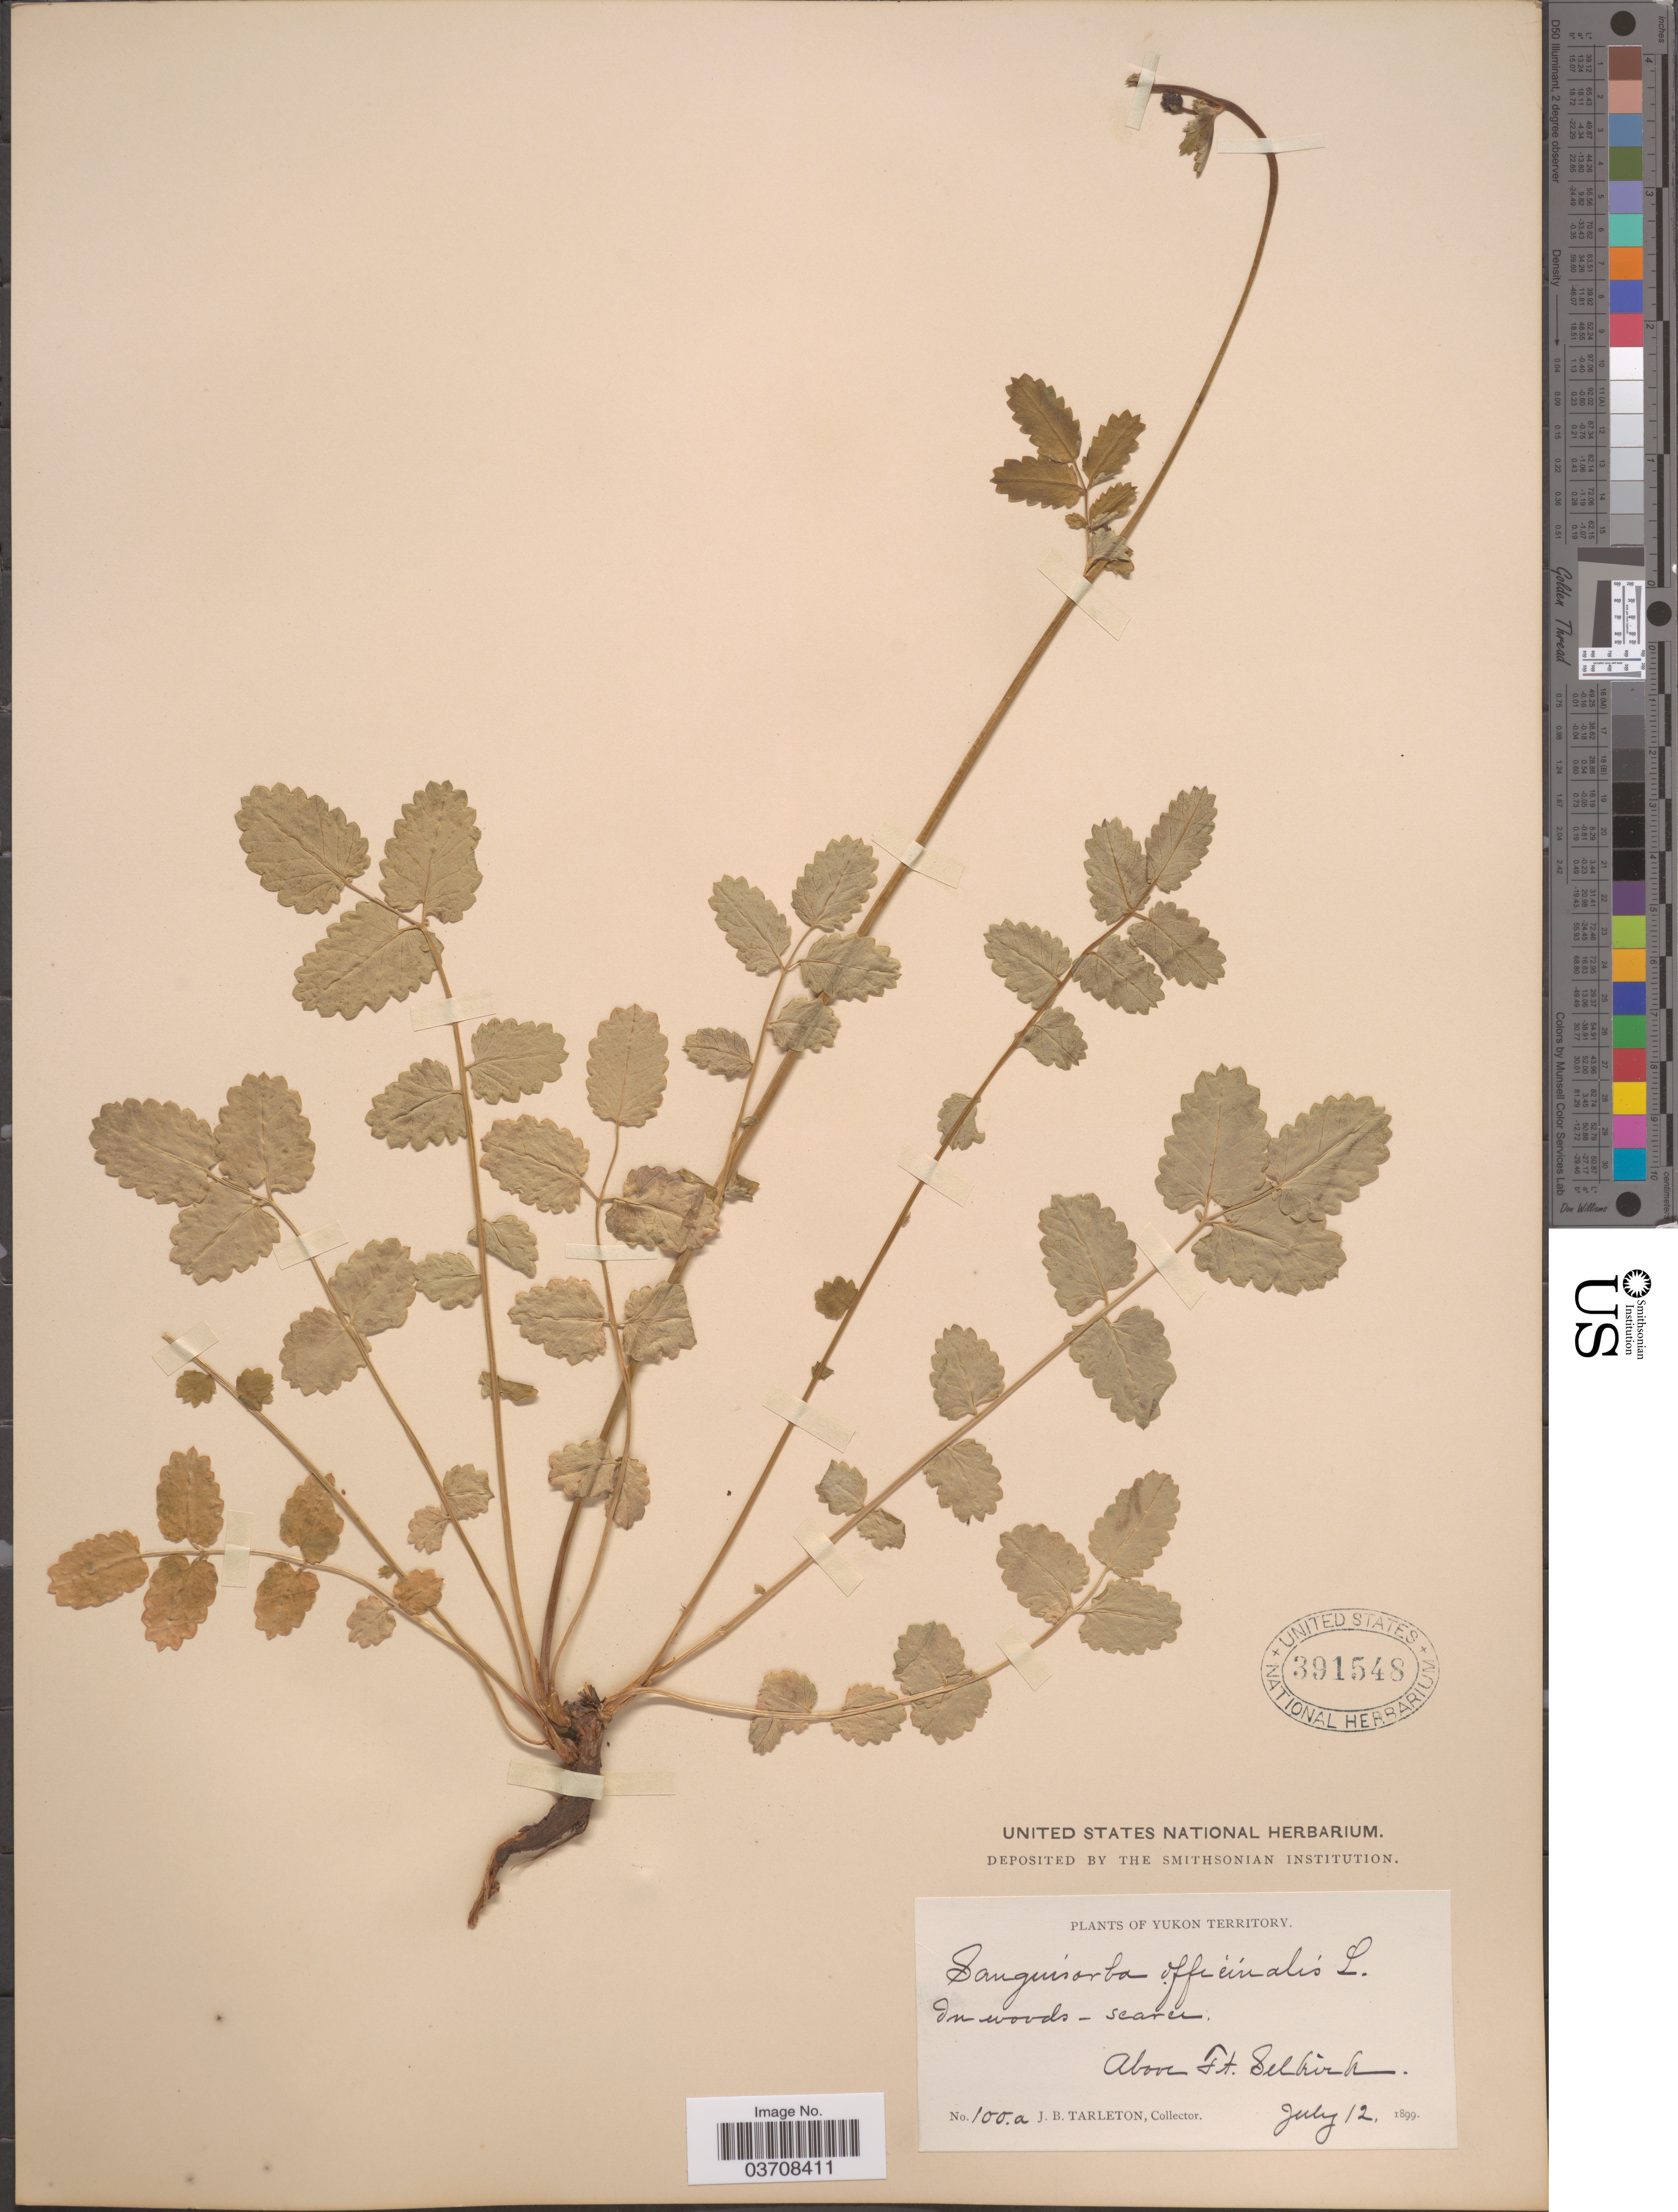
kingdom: Plantae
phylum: Tracheophyta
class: Magnoliopsida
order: Rosales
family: Rosaceae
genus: Sanguisorba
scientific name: Sanguisorba officinalis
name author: L.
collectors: J. Tarleton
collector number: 100a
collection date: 1899-07-12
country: Canada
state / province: Yukon Territory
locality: Above Ft. Selkirk.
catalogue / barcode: US 391548